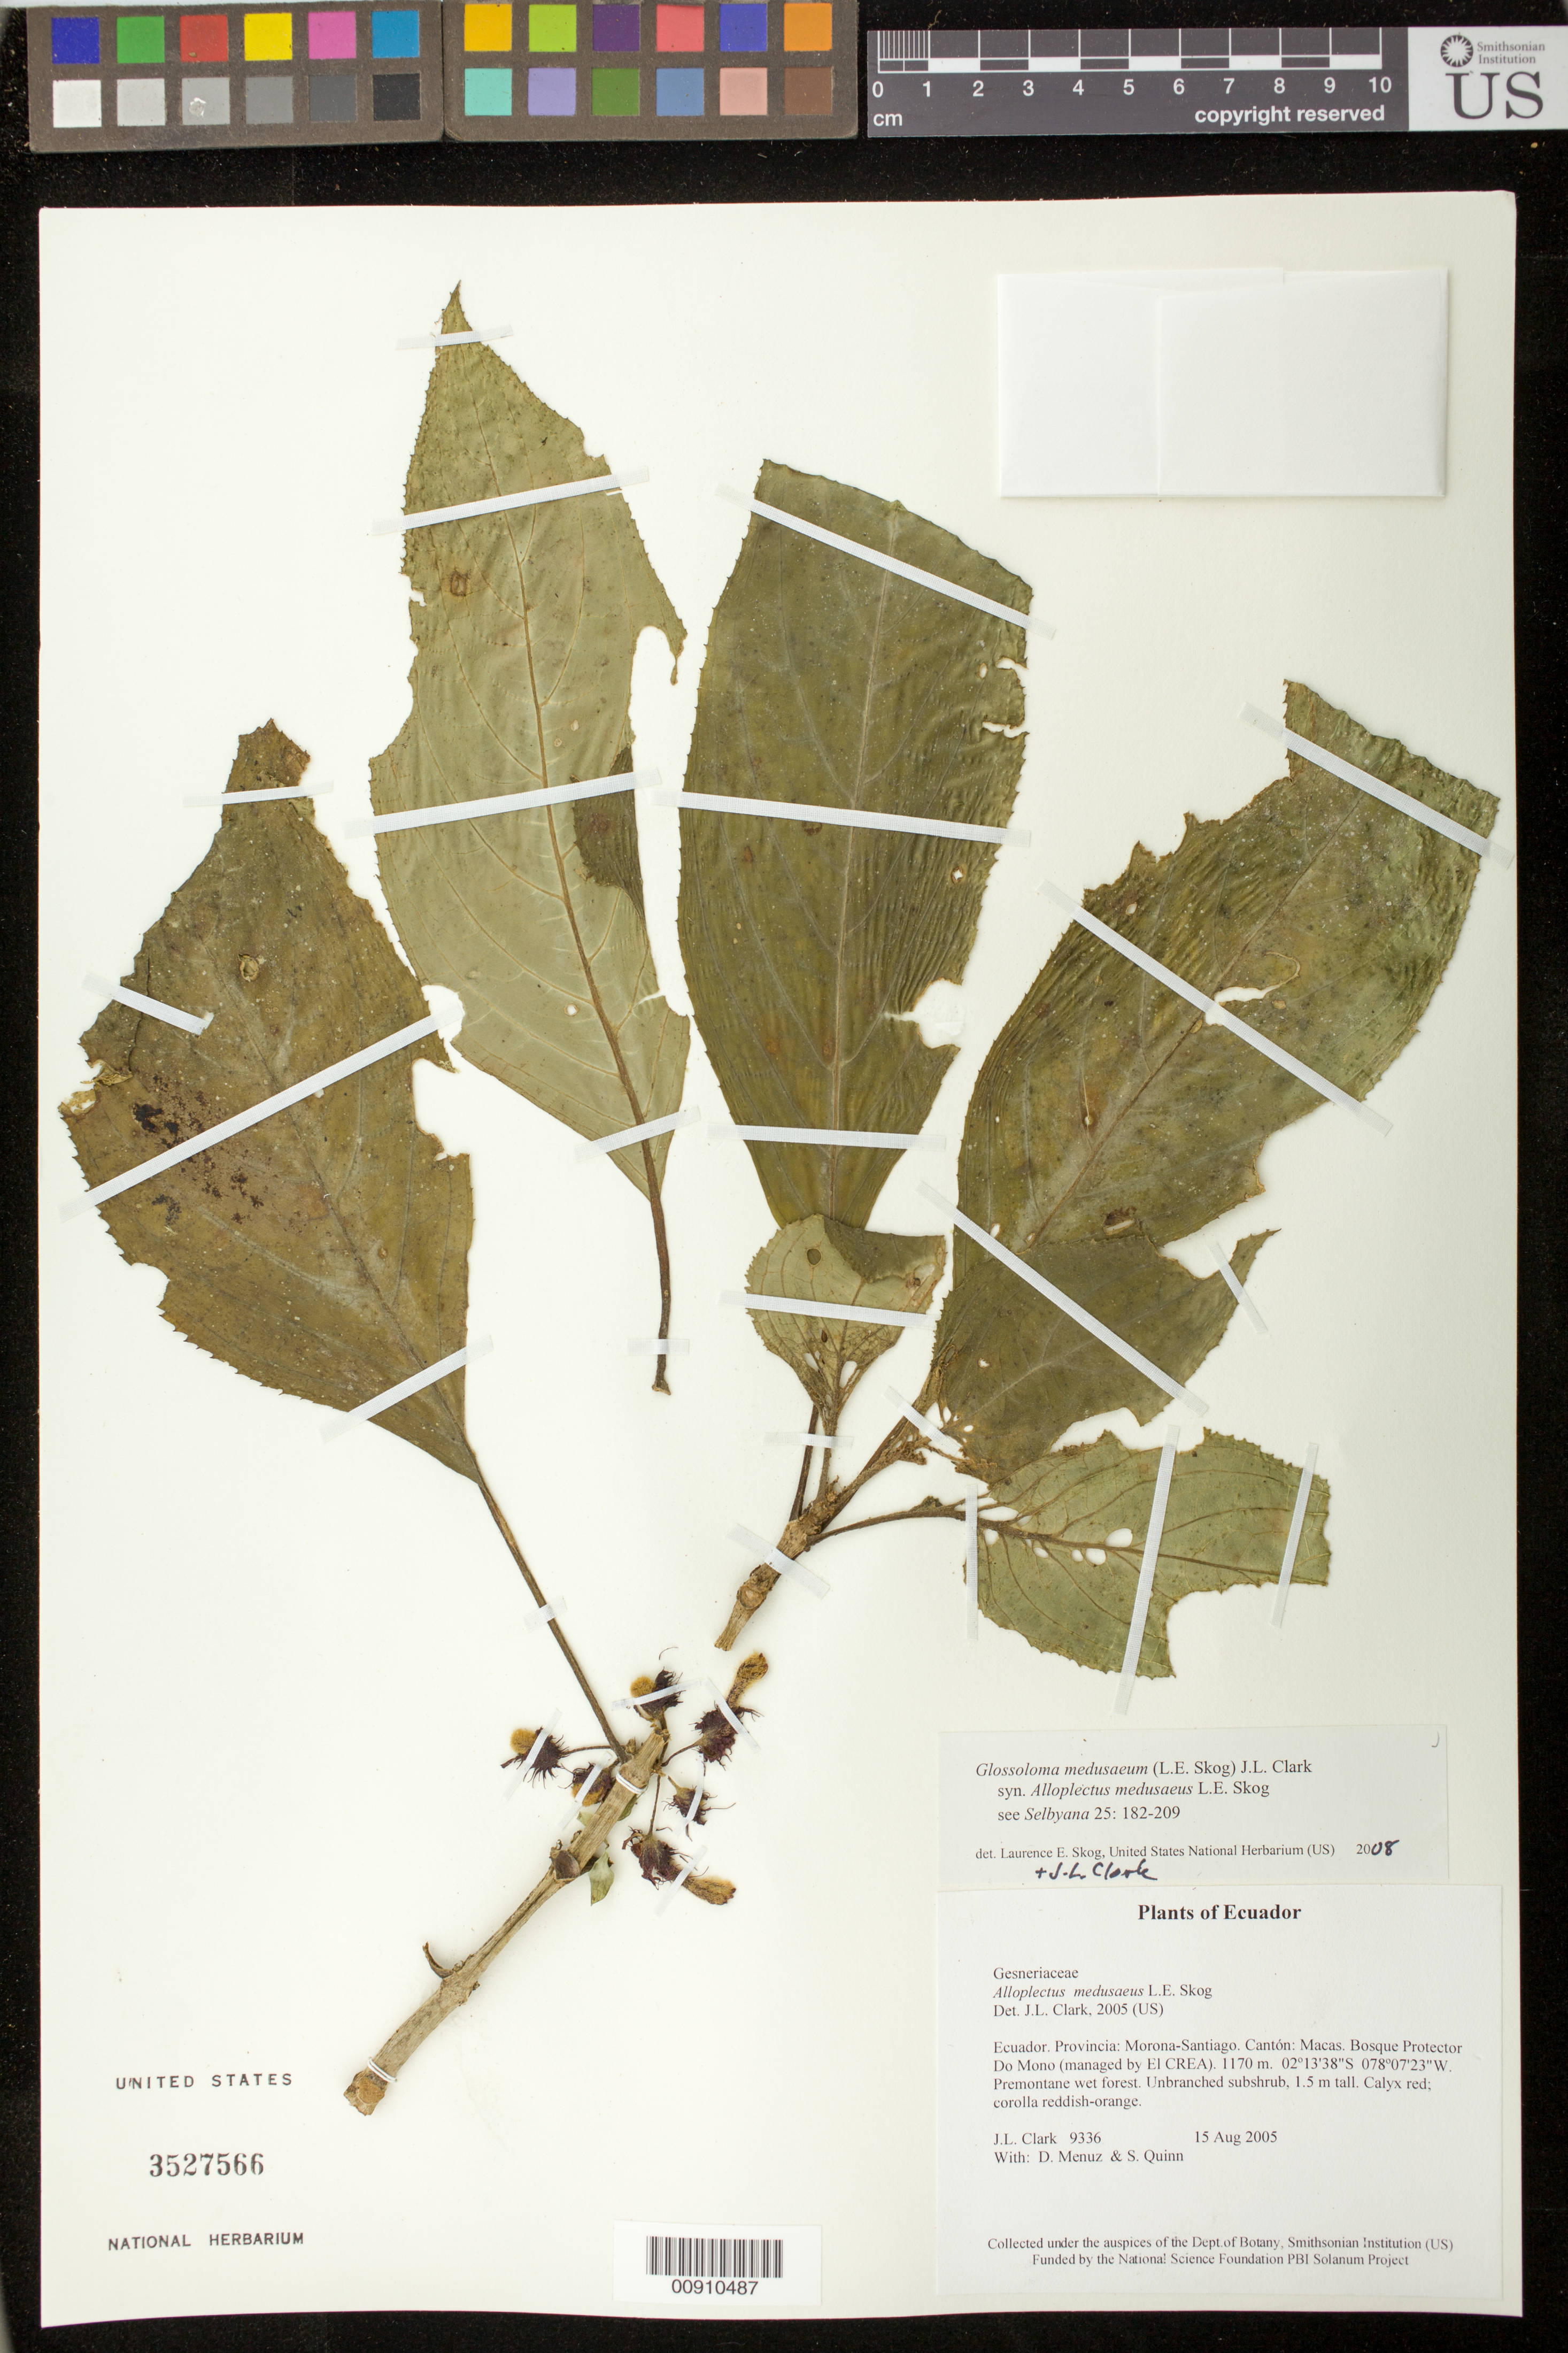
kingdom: Plantae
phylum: Tracheophyta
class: Magnoliopsida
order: Lamiales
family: Gesneriaceae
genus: Glossoloma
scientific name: Glossoloma medusaeum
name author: (L.E. Skog) J.L. Clark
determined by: Clark, J. L.; Skog, Laurence E.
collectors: J. L. Clark, D. Menuz & S. Quinn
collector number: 9336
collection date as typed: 15 Aug 2005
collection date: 2005-08-15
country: Ecuador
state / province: Morona-Santiago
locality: Macas. Bosque Protector Do Mono (managed by El CREA).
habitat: Premontane wet forest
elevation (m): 1170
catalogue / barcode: US 3527566